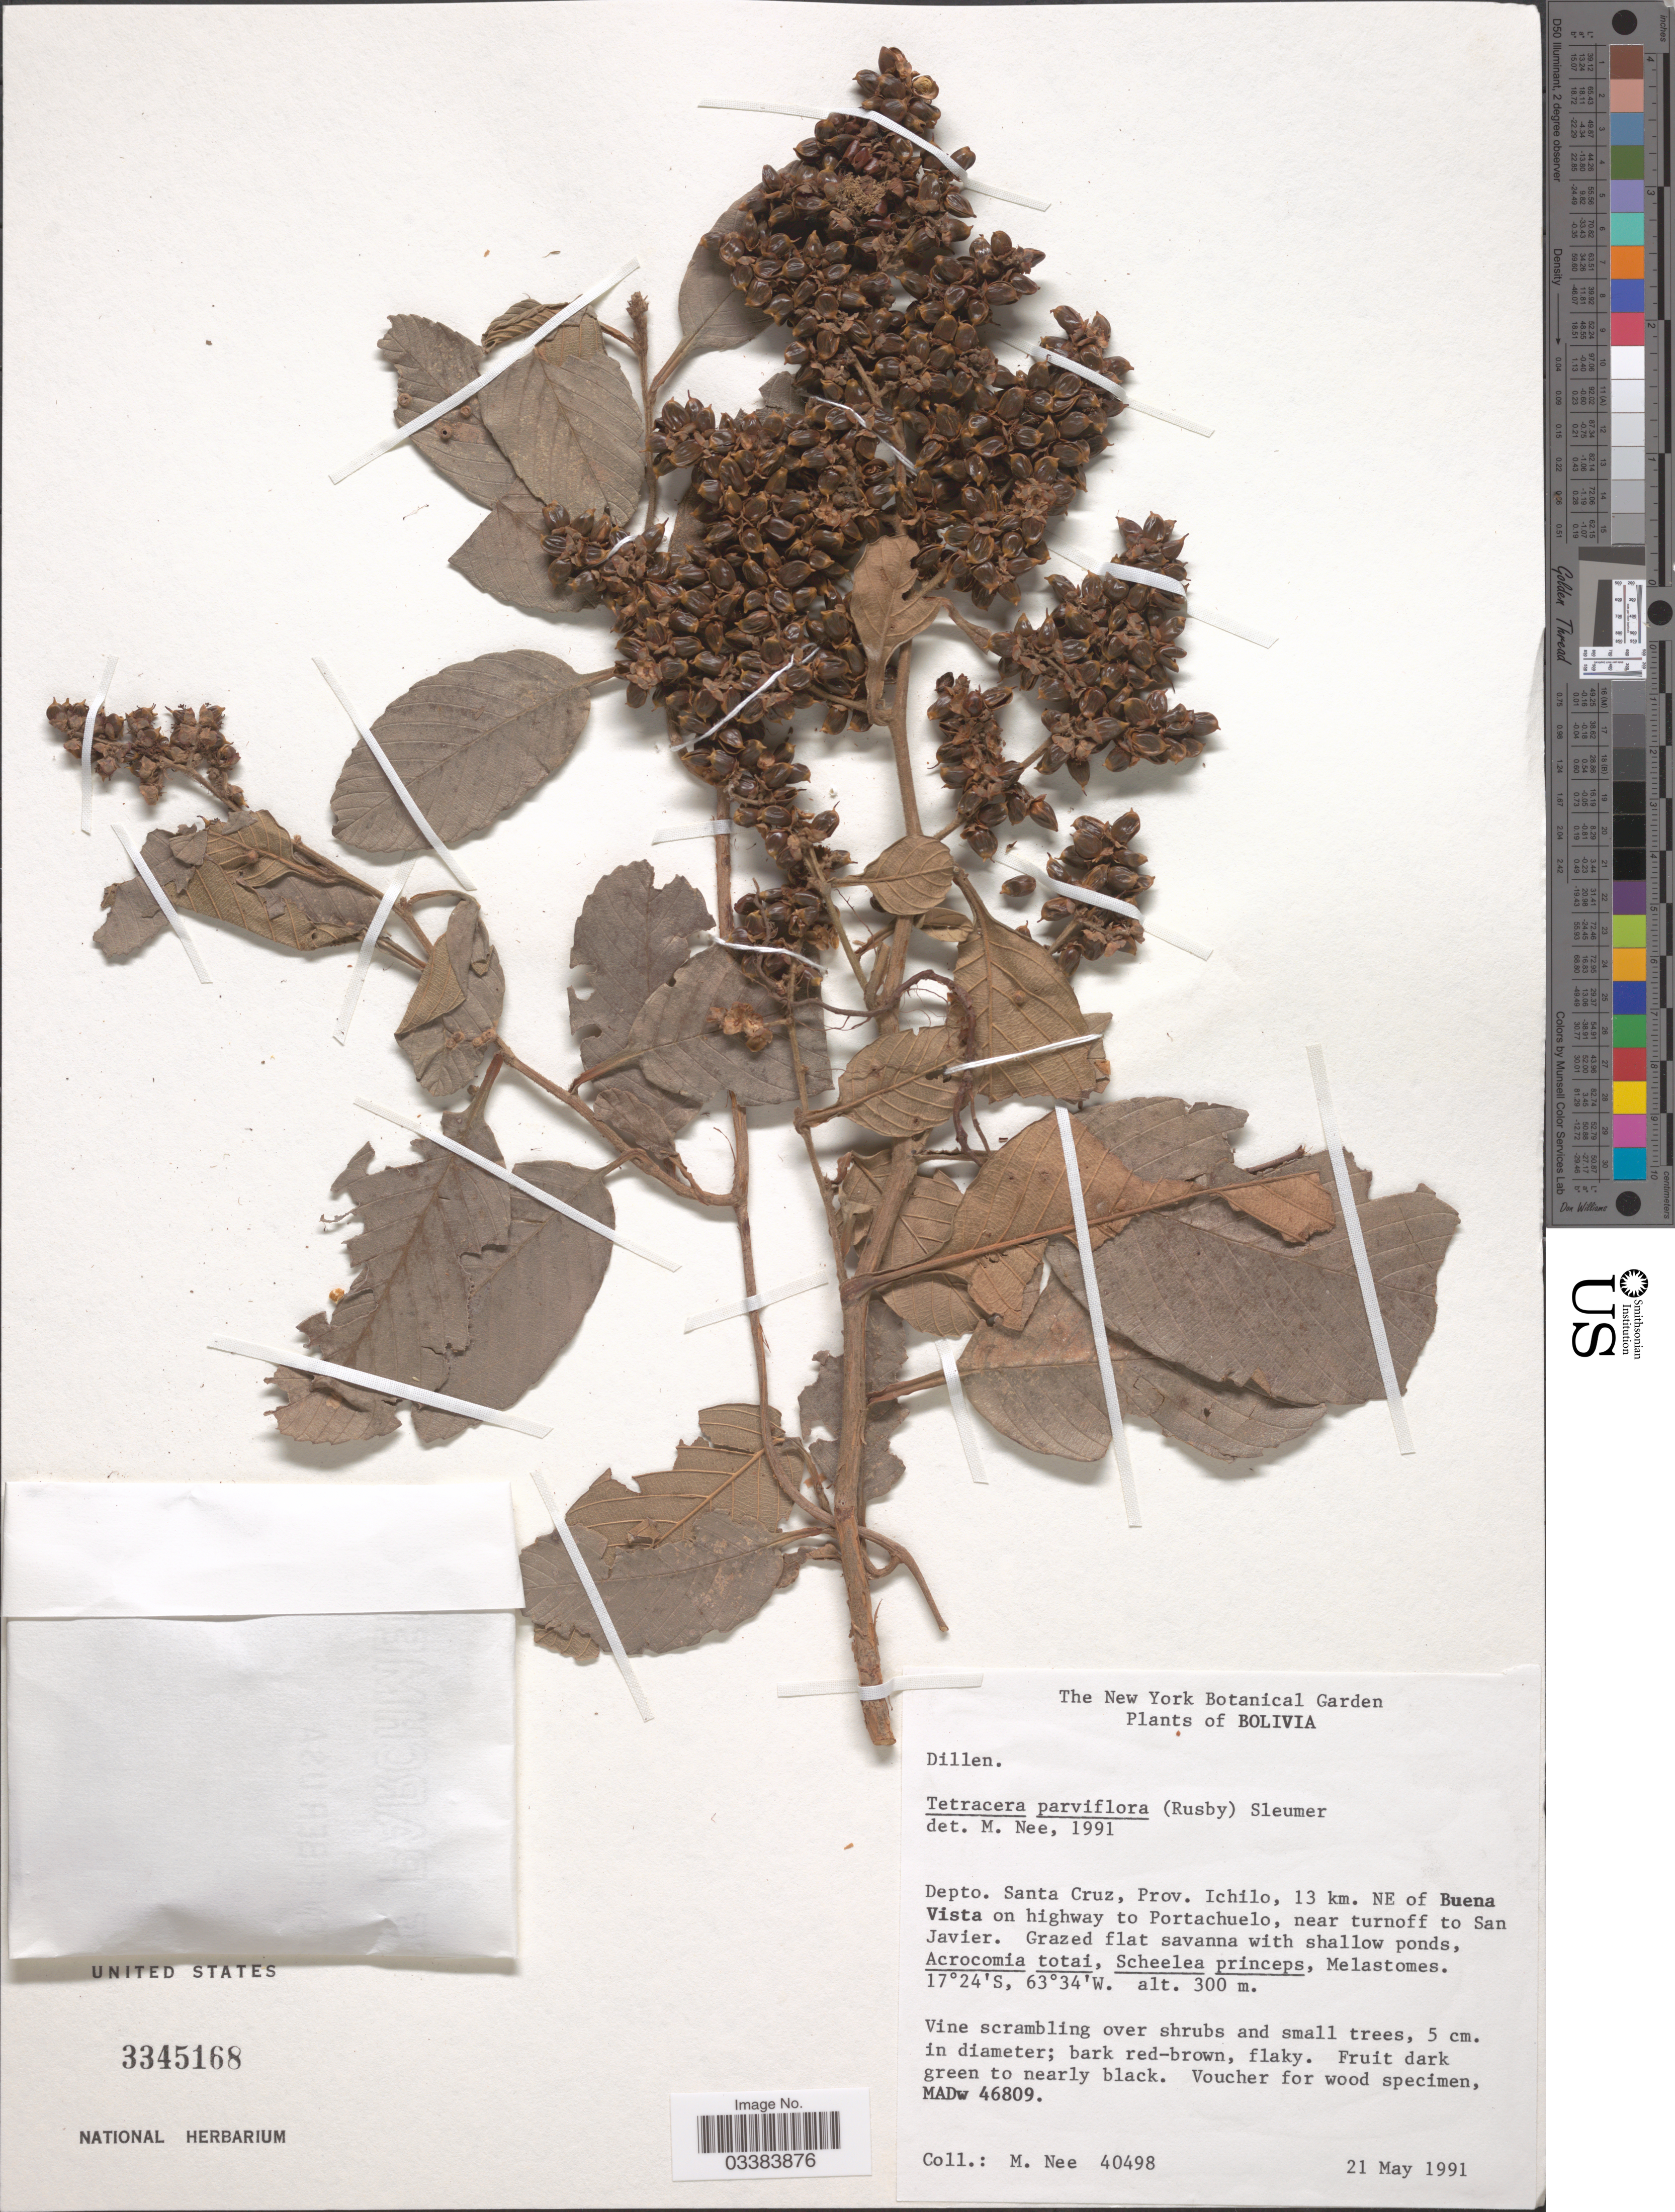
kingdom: Plantae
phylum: Tracheophyta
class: Magnoliopsida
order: Dilleniales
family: Dilleniaceae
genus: Tetracera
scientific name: Tetracera parviflora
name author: (Rusby) Sleumer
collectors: M. Nee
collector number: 40498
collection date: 1991-05-21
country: Bolivia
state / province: Santa Cruz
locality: Depto. Santa Cruz, Prov. Ichilo, 13 km. NE of Buena Vista on highway to Portachuelo, near turnoff to San Javier.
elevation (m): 300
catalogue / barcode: US 3345168